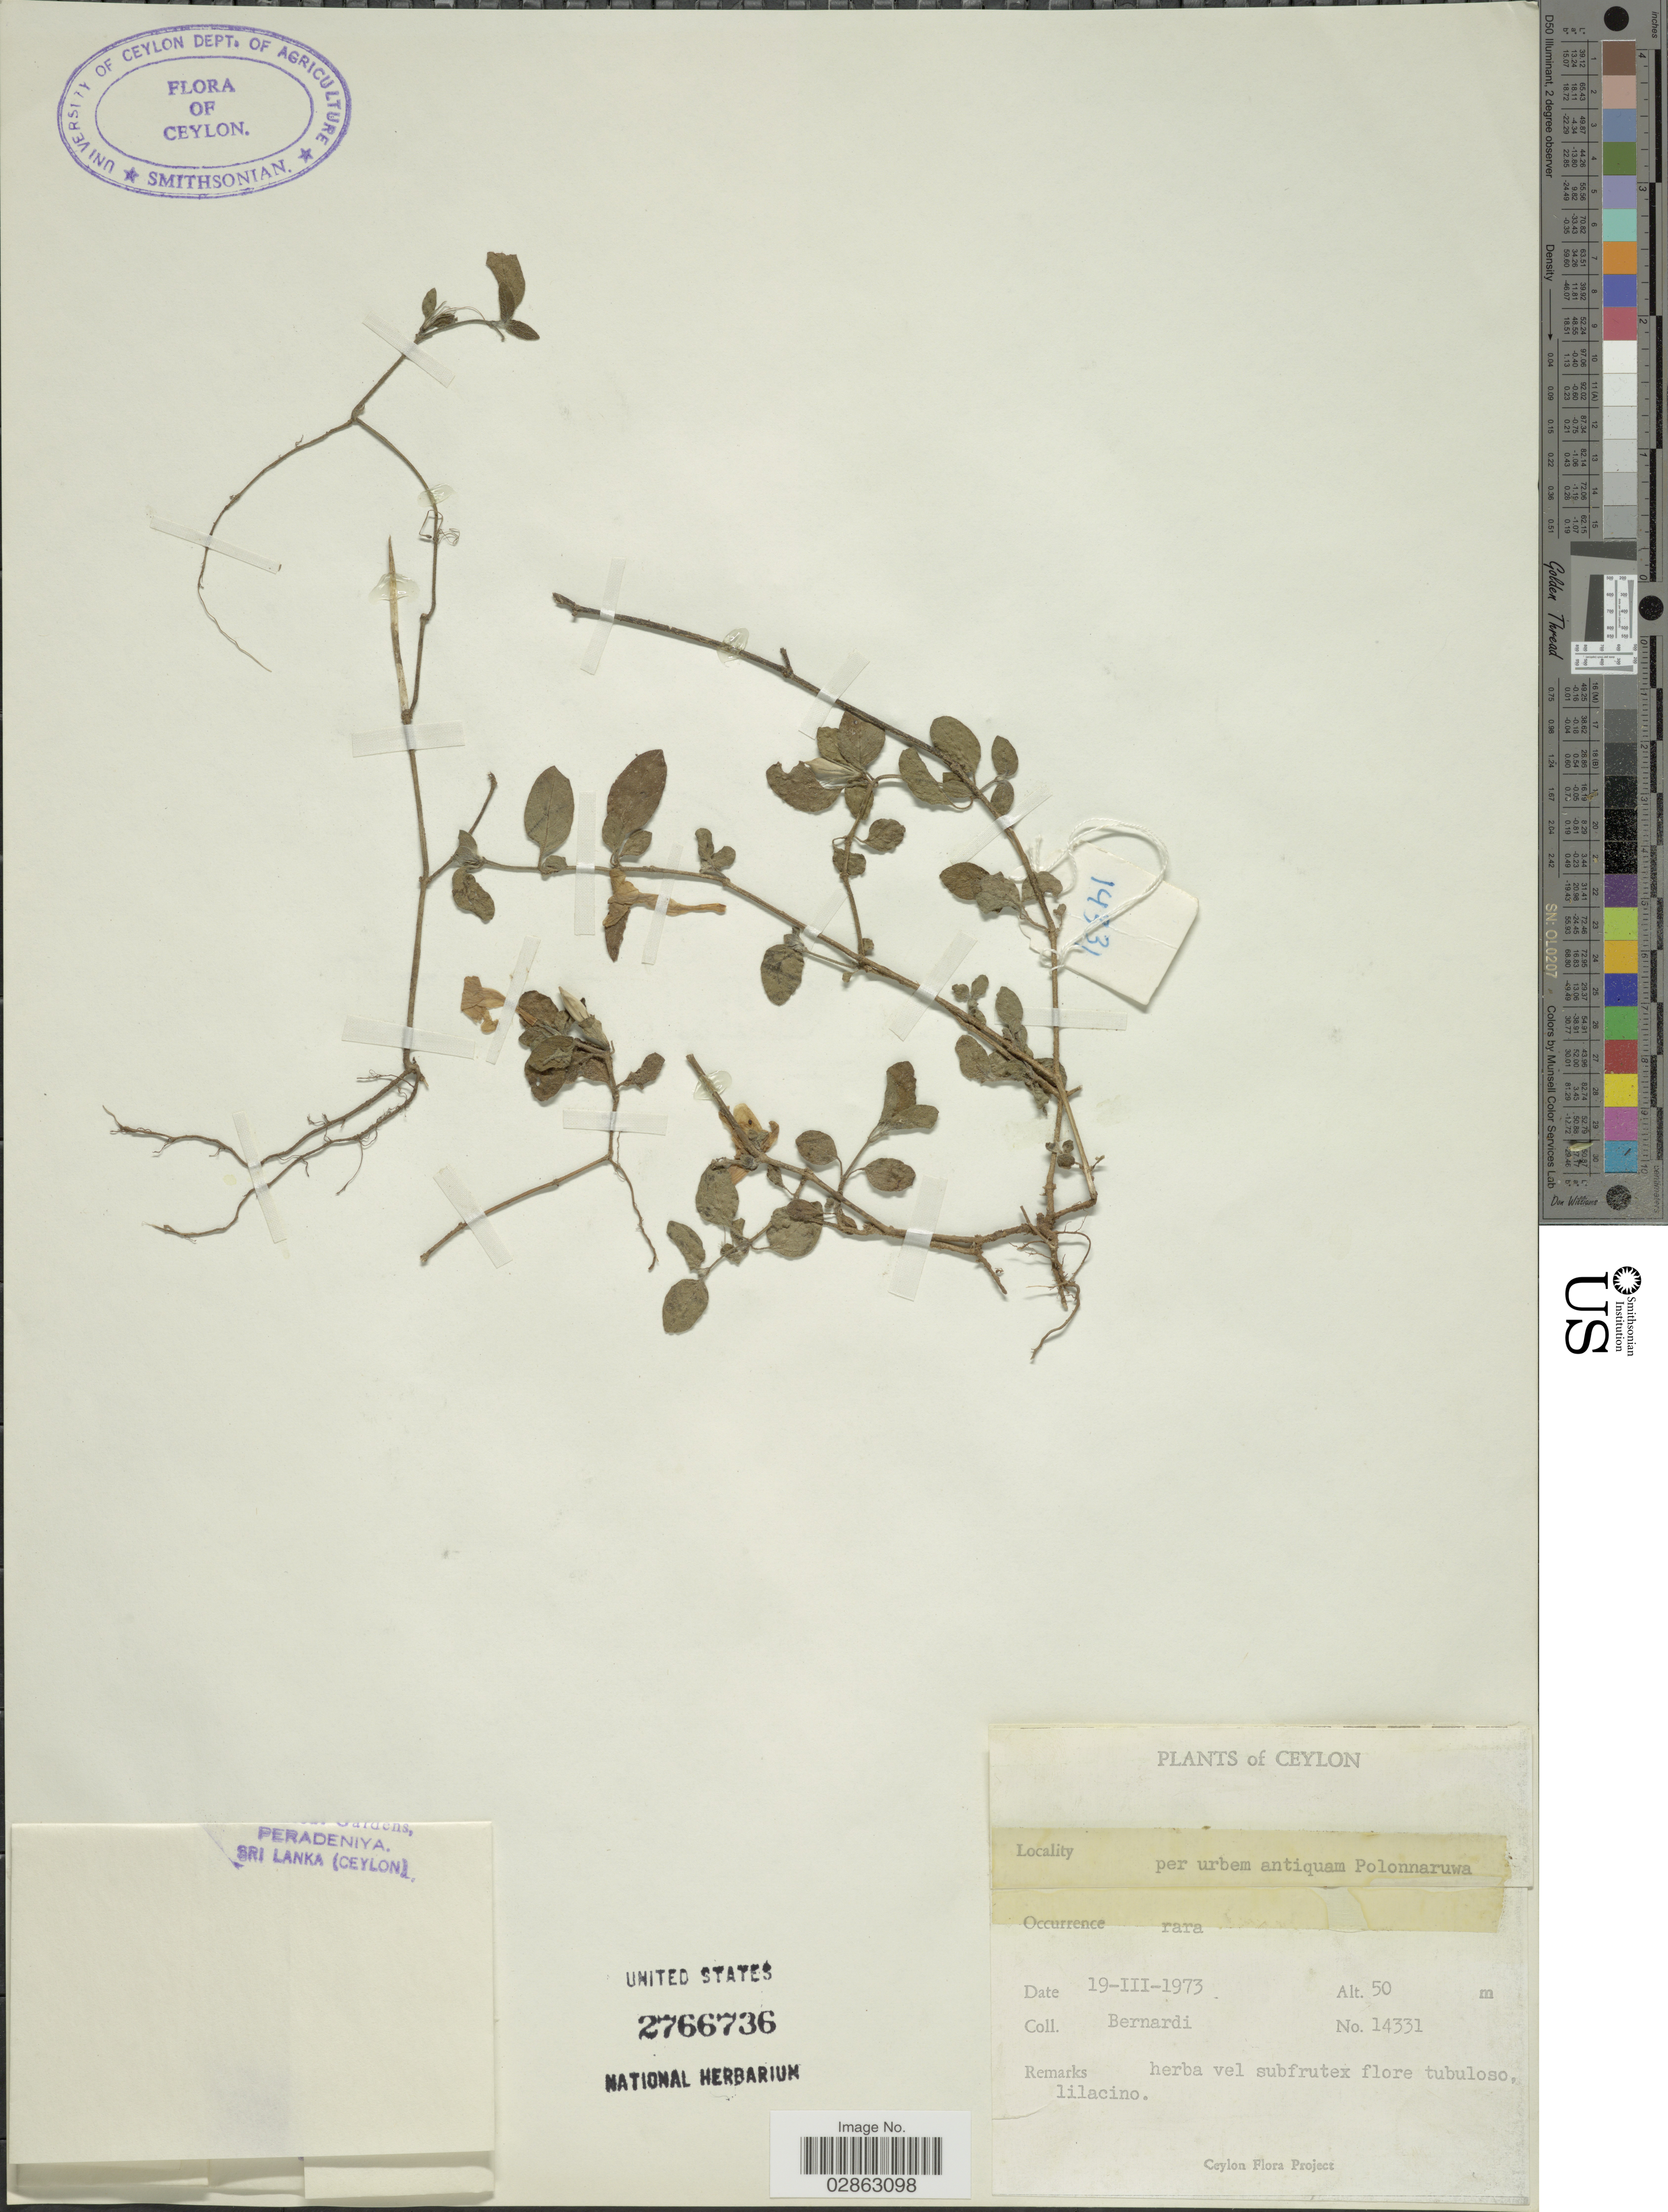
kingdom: Plantae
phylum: Tracheophyta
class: Magnoliopsida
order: Lamiales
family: Acanthaceae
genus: Ruellia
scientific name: Ruellia patula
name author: Jacq.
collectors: Bernardi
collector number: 14331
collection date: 1973-03-19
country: Sri Lanka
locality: Ceylon. Per urbem antiquam Polonnaruwa.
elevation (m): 50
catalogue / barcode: US 2766736